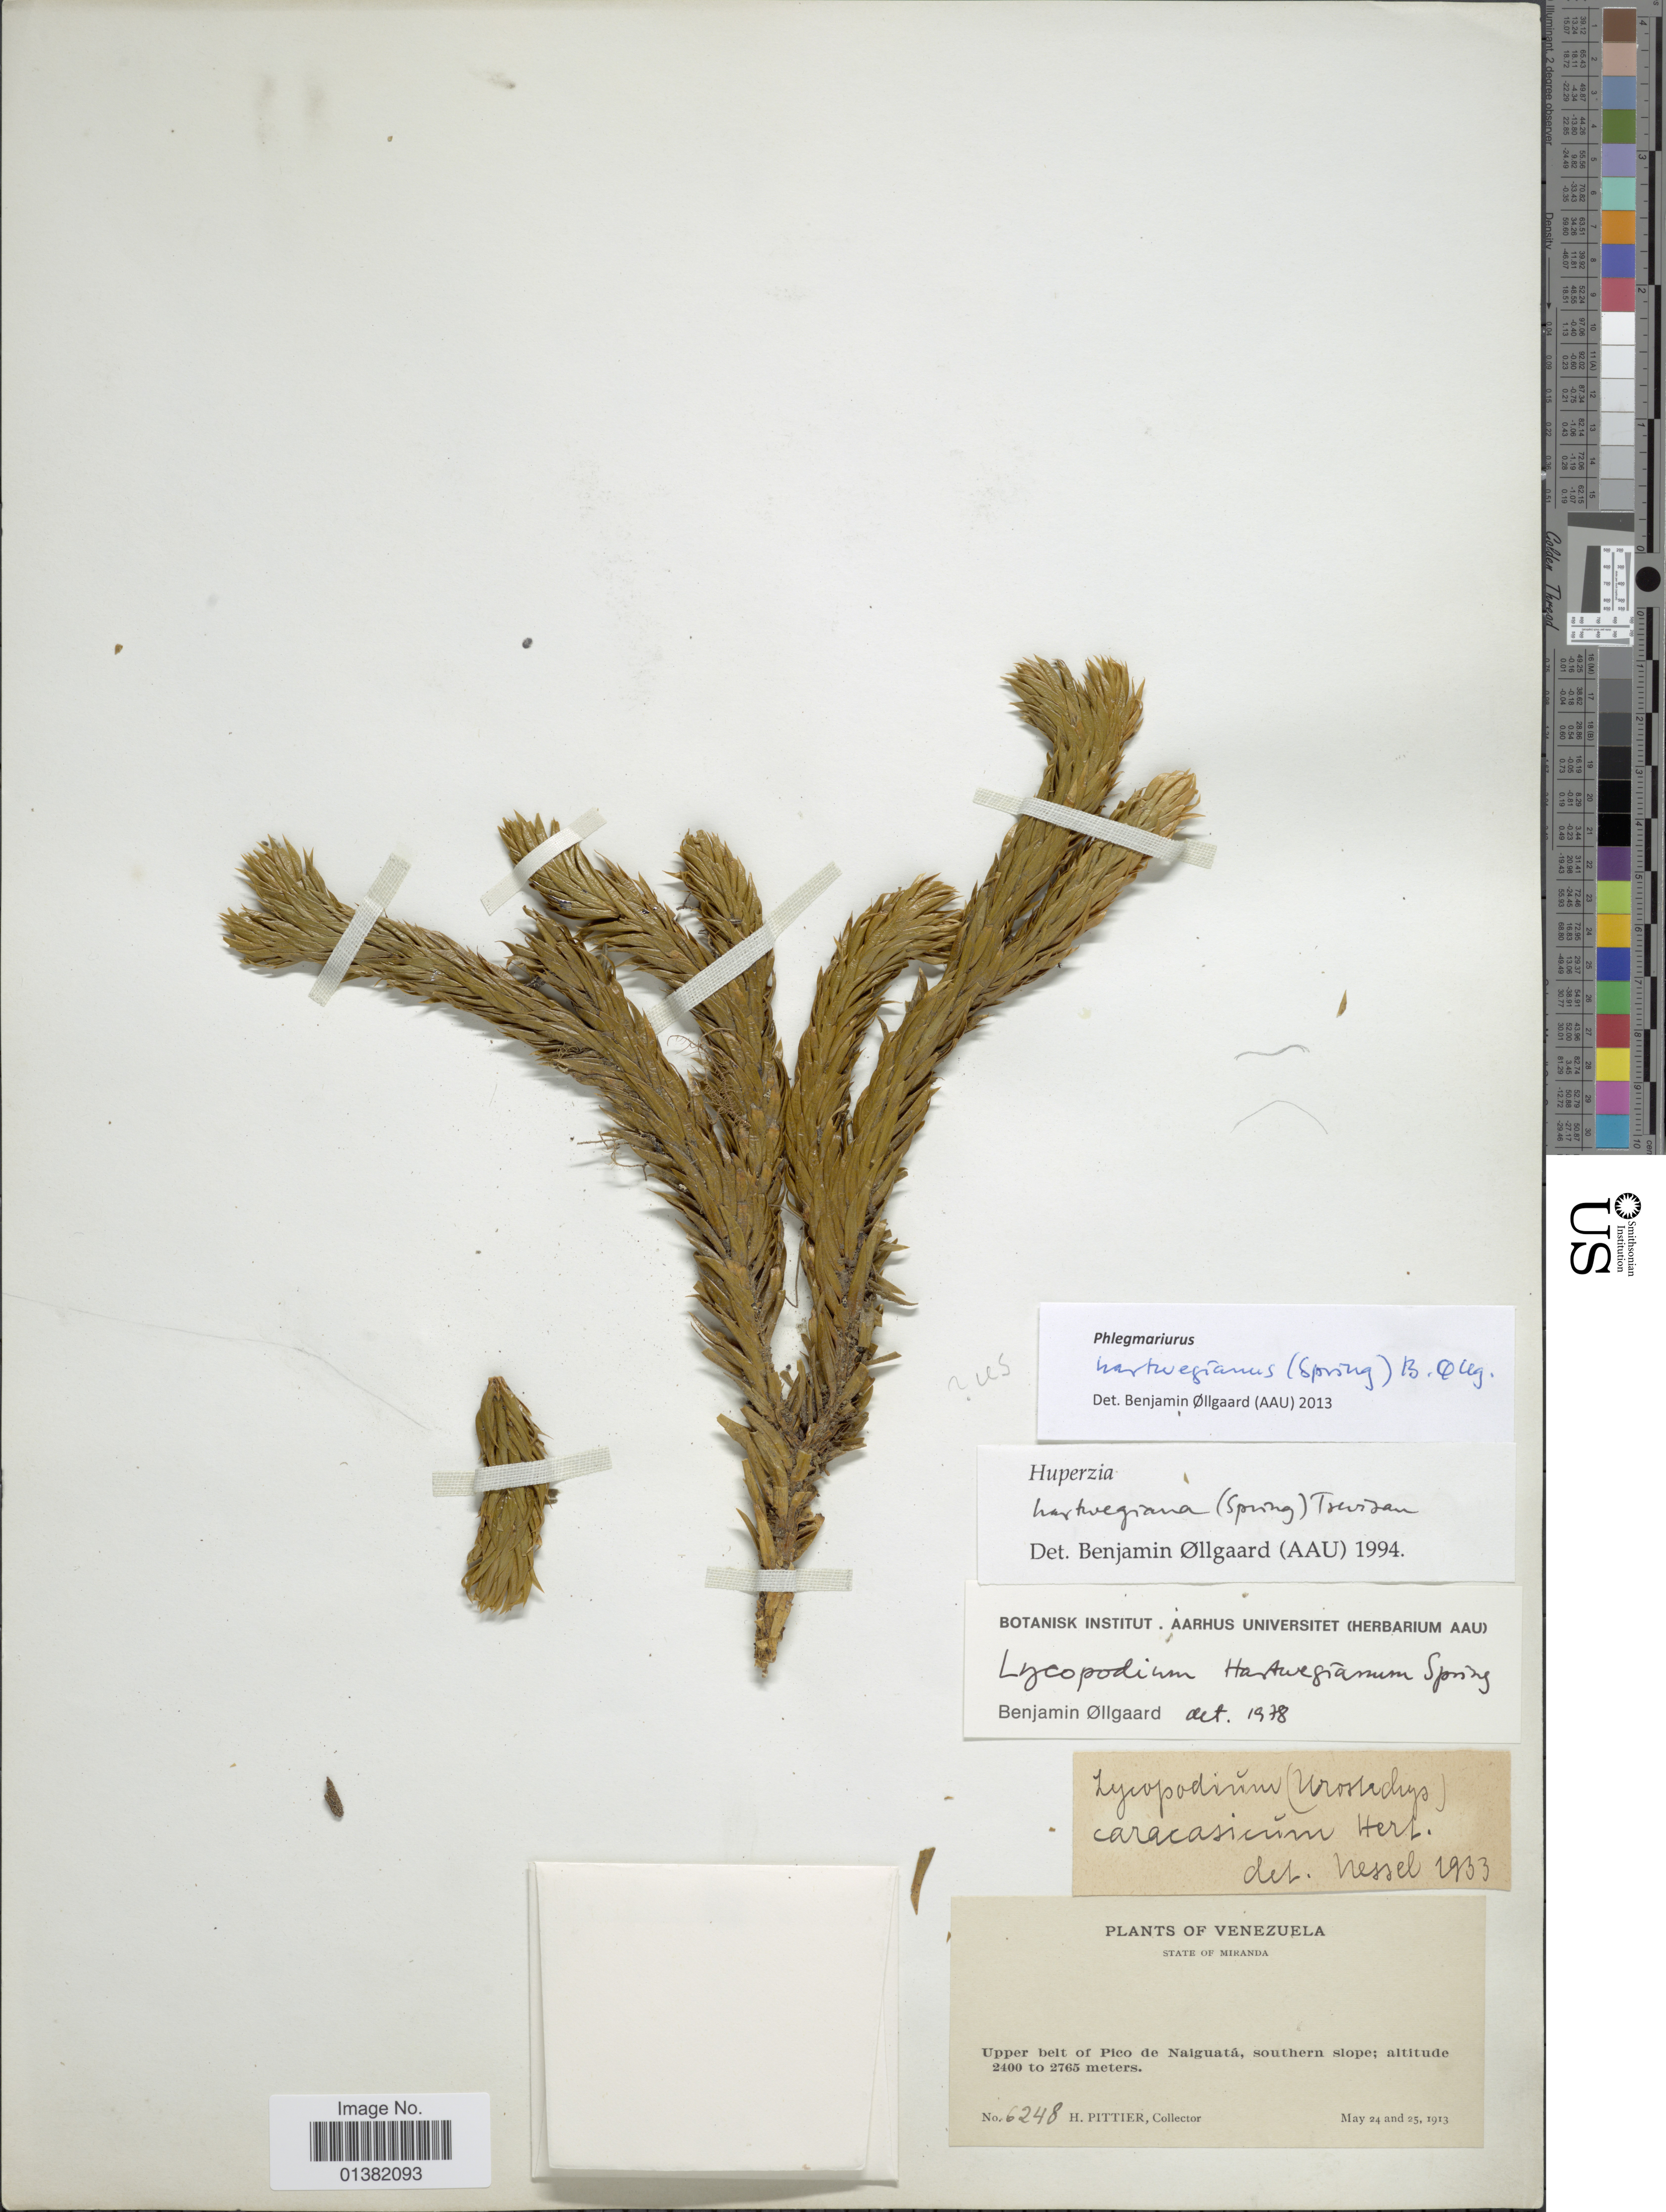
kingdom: Plantae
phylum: Tracheophyta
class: Lycopodiopsida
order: Lycopodiales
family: Lycopodiaceae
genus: Phlegmariurus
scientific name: Phlegmariurus hartwegianus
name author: (Spring) B. Øllg.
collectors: H. F. Pittier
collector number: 6248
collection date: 1913-05-24/1913-05-25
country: Venezuela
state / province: Miranda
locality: Upper belt of Pico de Naiguatá, southern slope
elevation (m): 2400